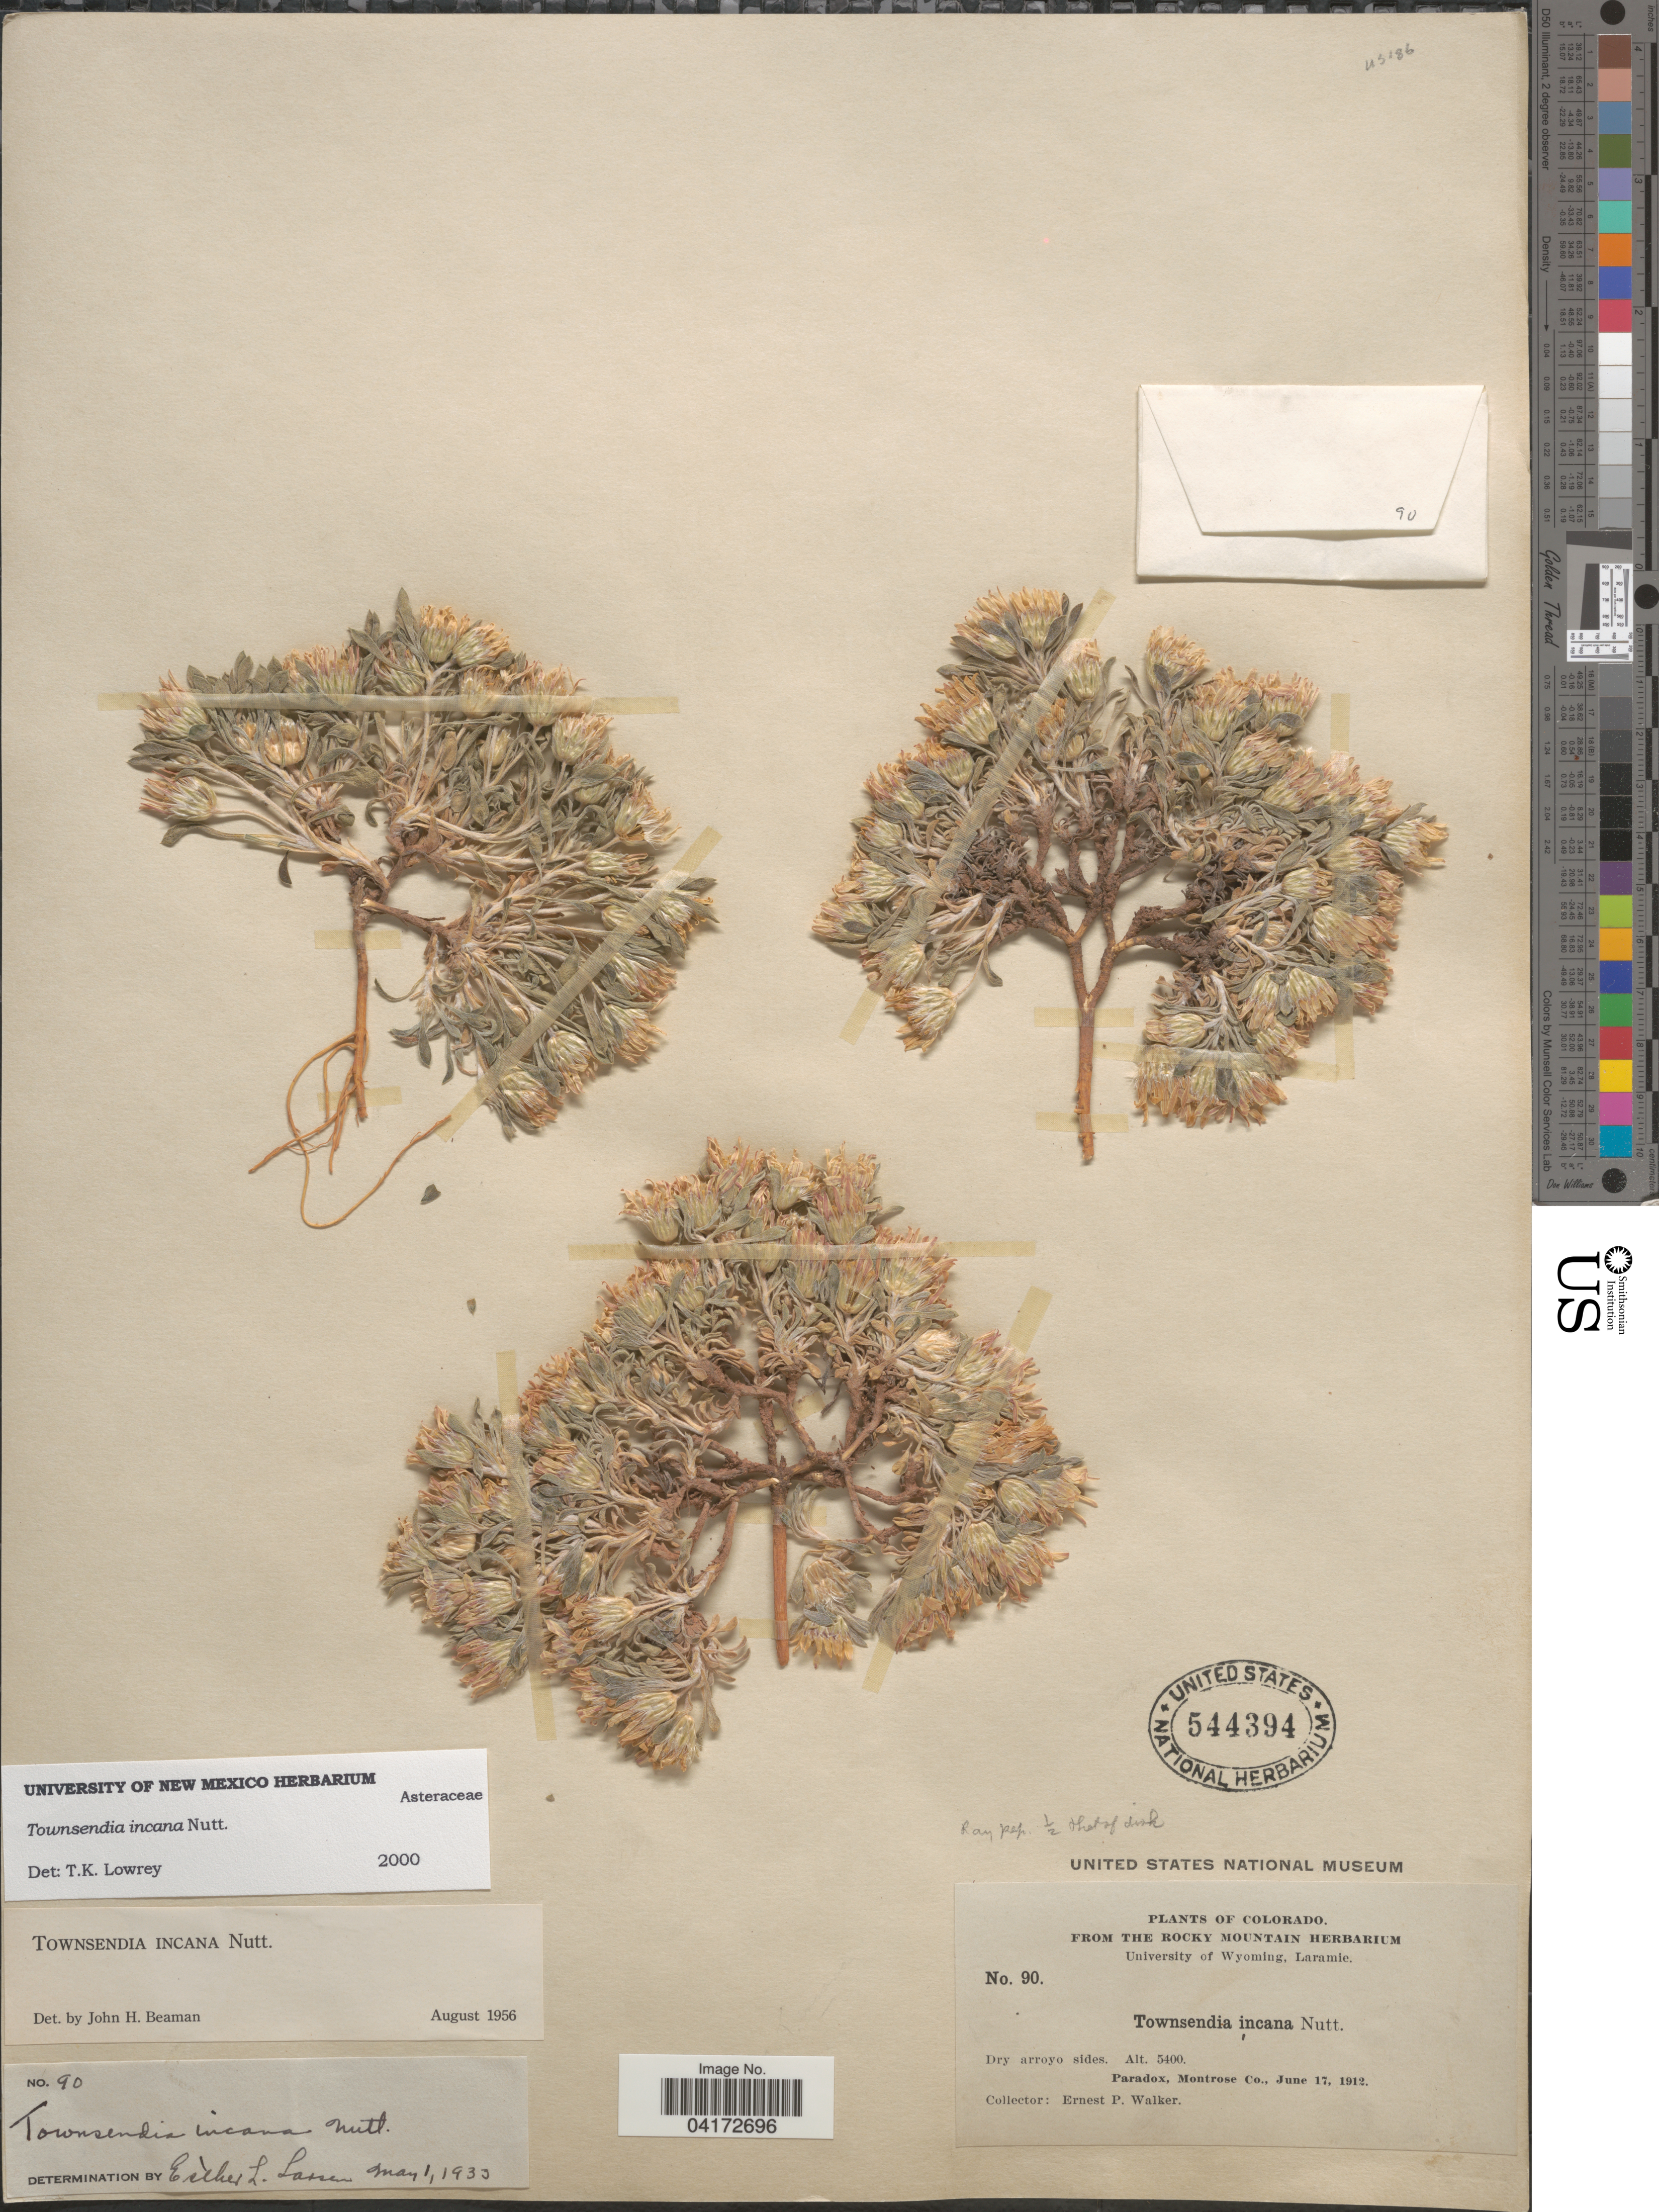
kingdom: Plantae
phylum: Tracheophyta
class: Magnoliopsida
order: Asterales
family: Asteraceae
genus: Townsendia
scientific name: Townsendia incana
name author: Nutt.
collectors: E. P. Walker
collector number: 90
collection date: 1912-06-17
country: United States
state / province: Colorado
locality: Paradox, Montrose Co.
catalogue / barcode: US 544394